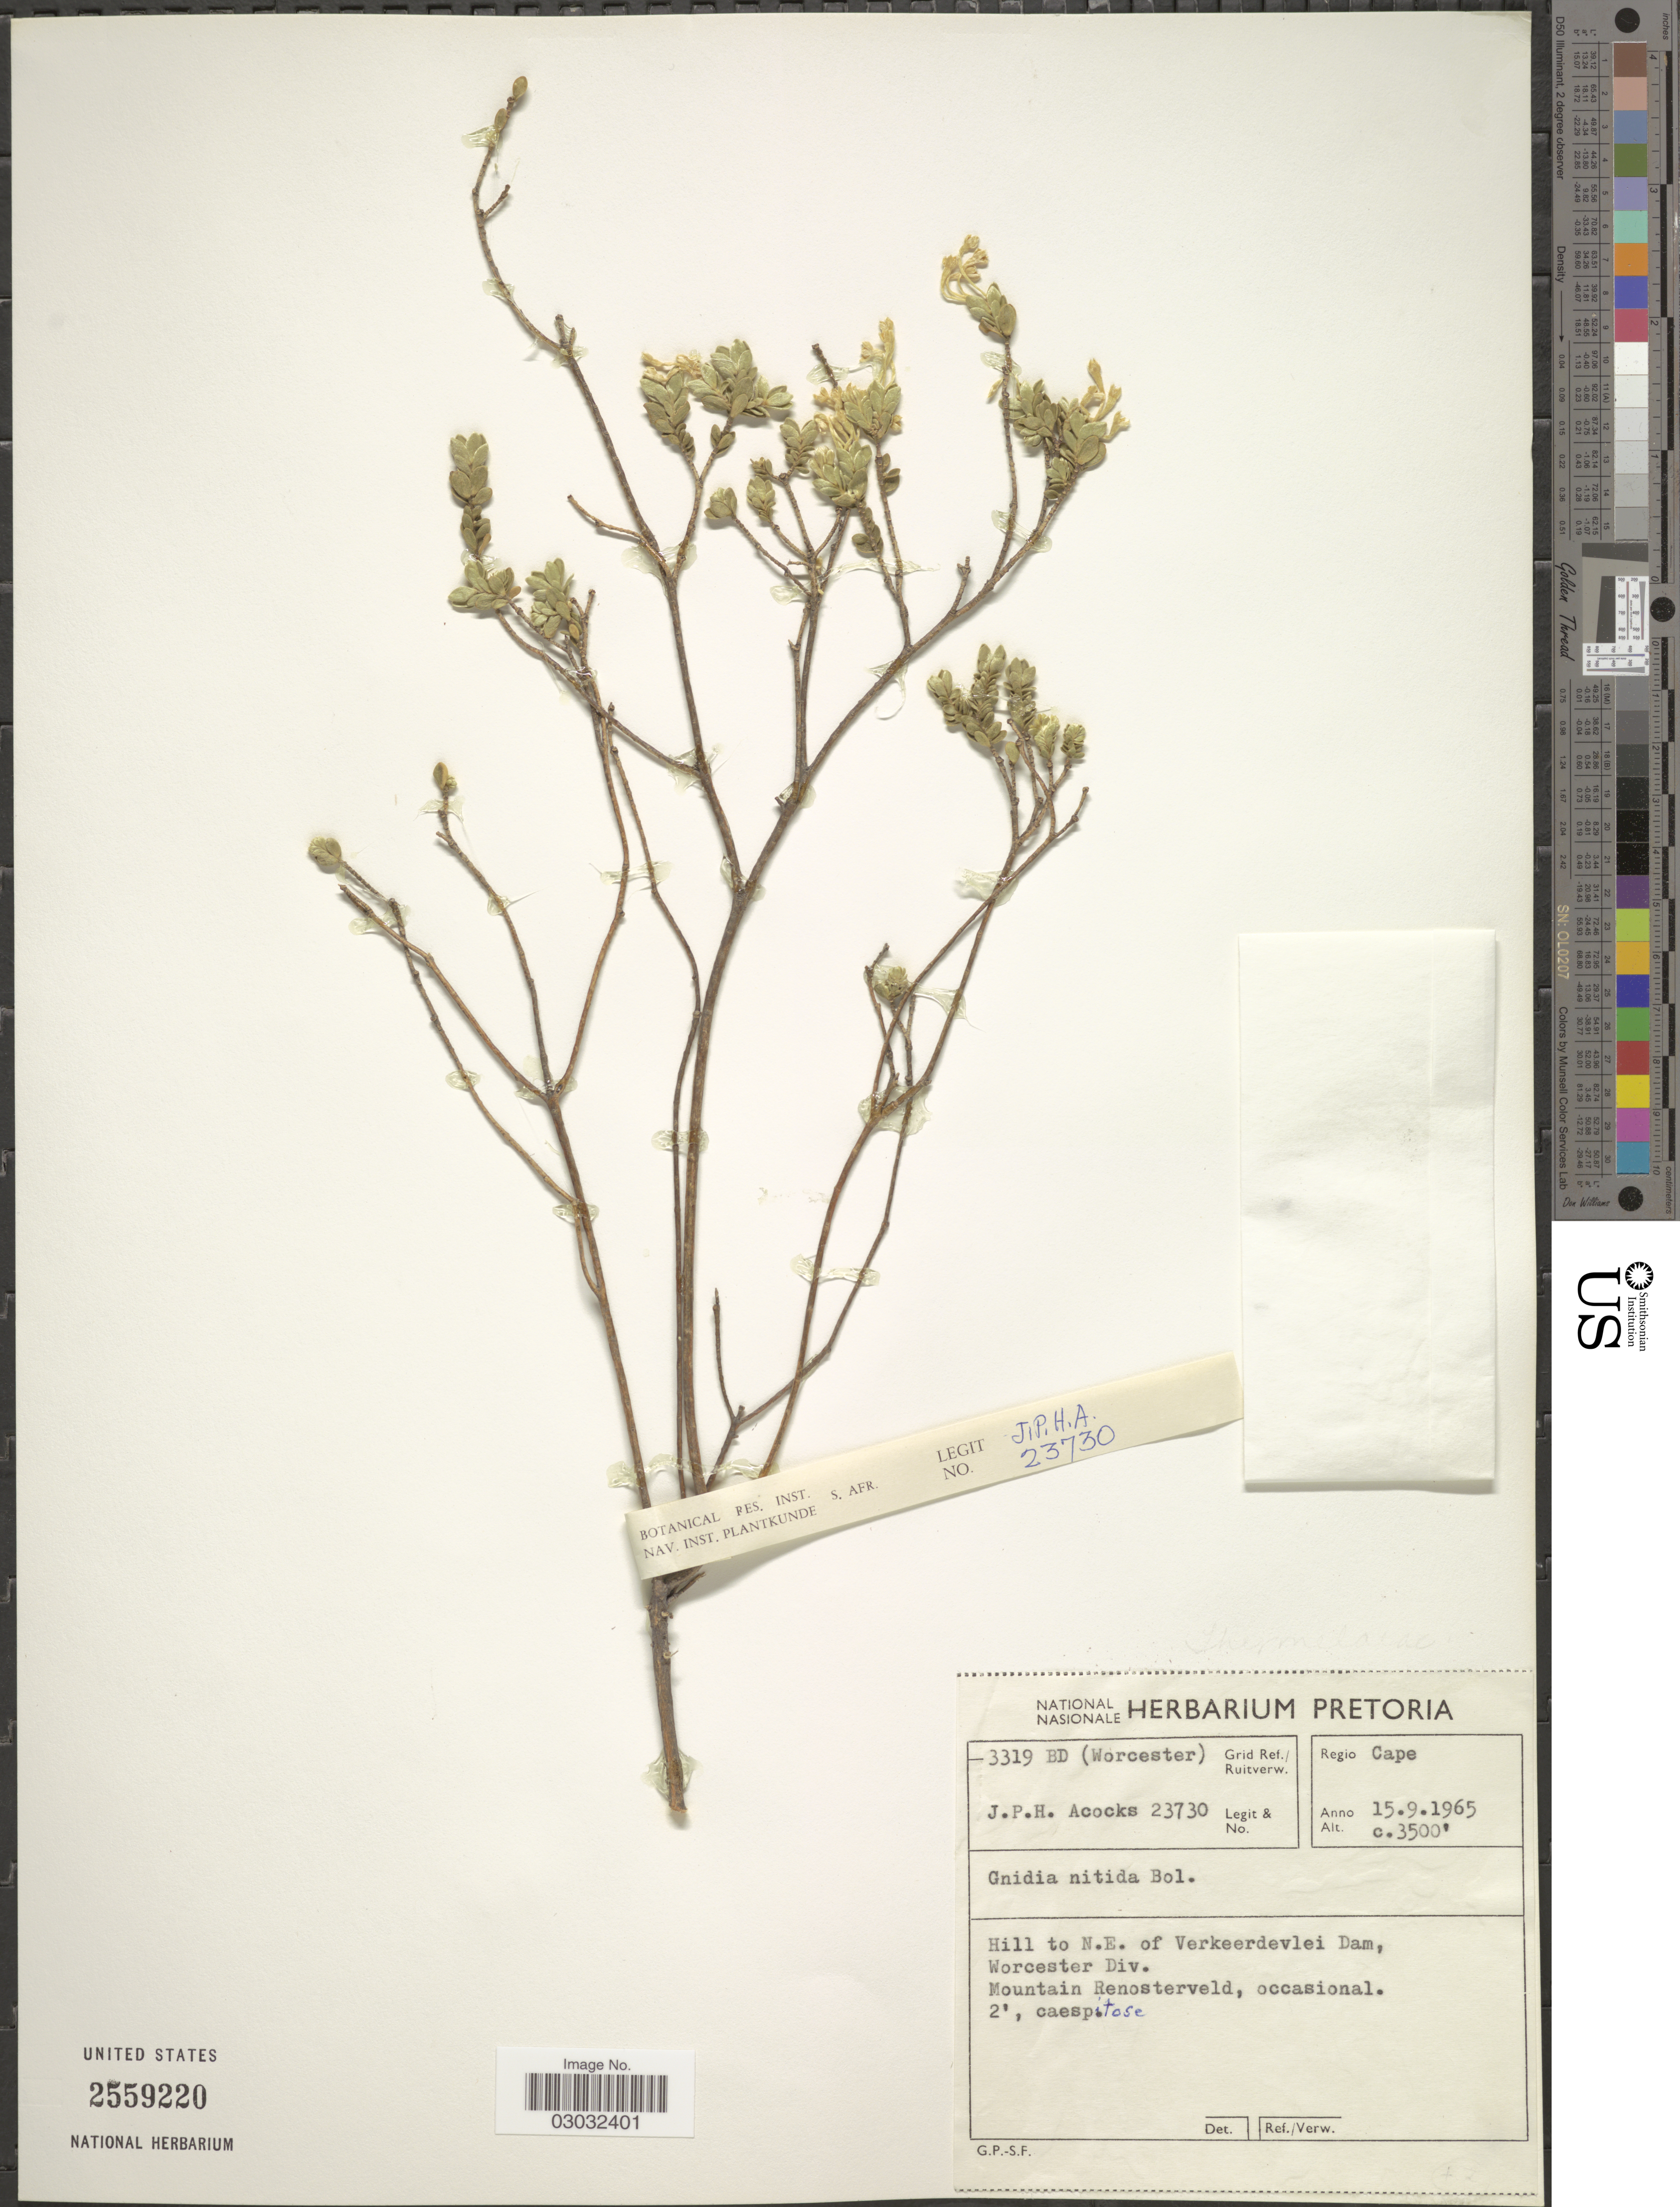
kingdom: Plantae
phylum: Tracheophyta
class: Magnoliopsida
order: Malvales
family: Thymelaeaceae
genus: Gnidia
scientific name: Gnidia nitida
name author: Bolus ex C.H. Wright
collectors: J. P. Acocks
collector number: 23730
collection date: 1965-09-15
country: South Africa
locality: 3319 BD (Worcester) Grid Ref./ Ruitverw. Regio Cape. Hill to N. E. of Verkeerdevlei Dam, Worcester Div. Mountain Renosterveld, occasional.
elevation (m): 1067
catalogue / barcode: US 2559220